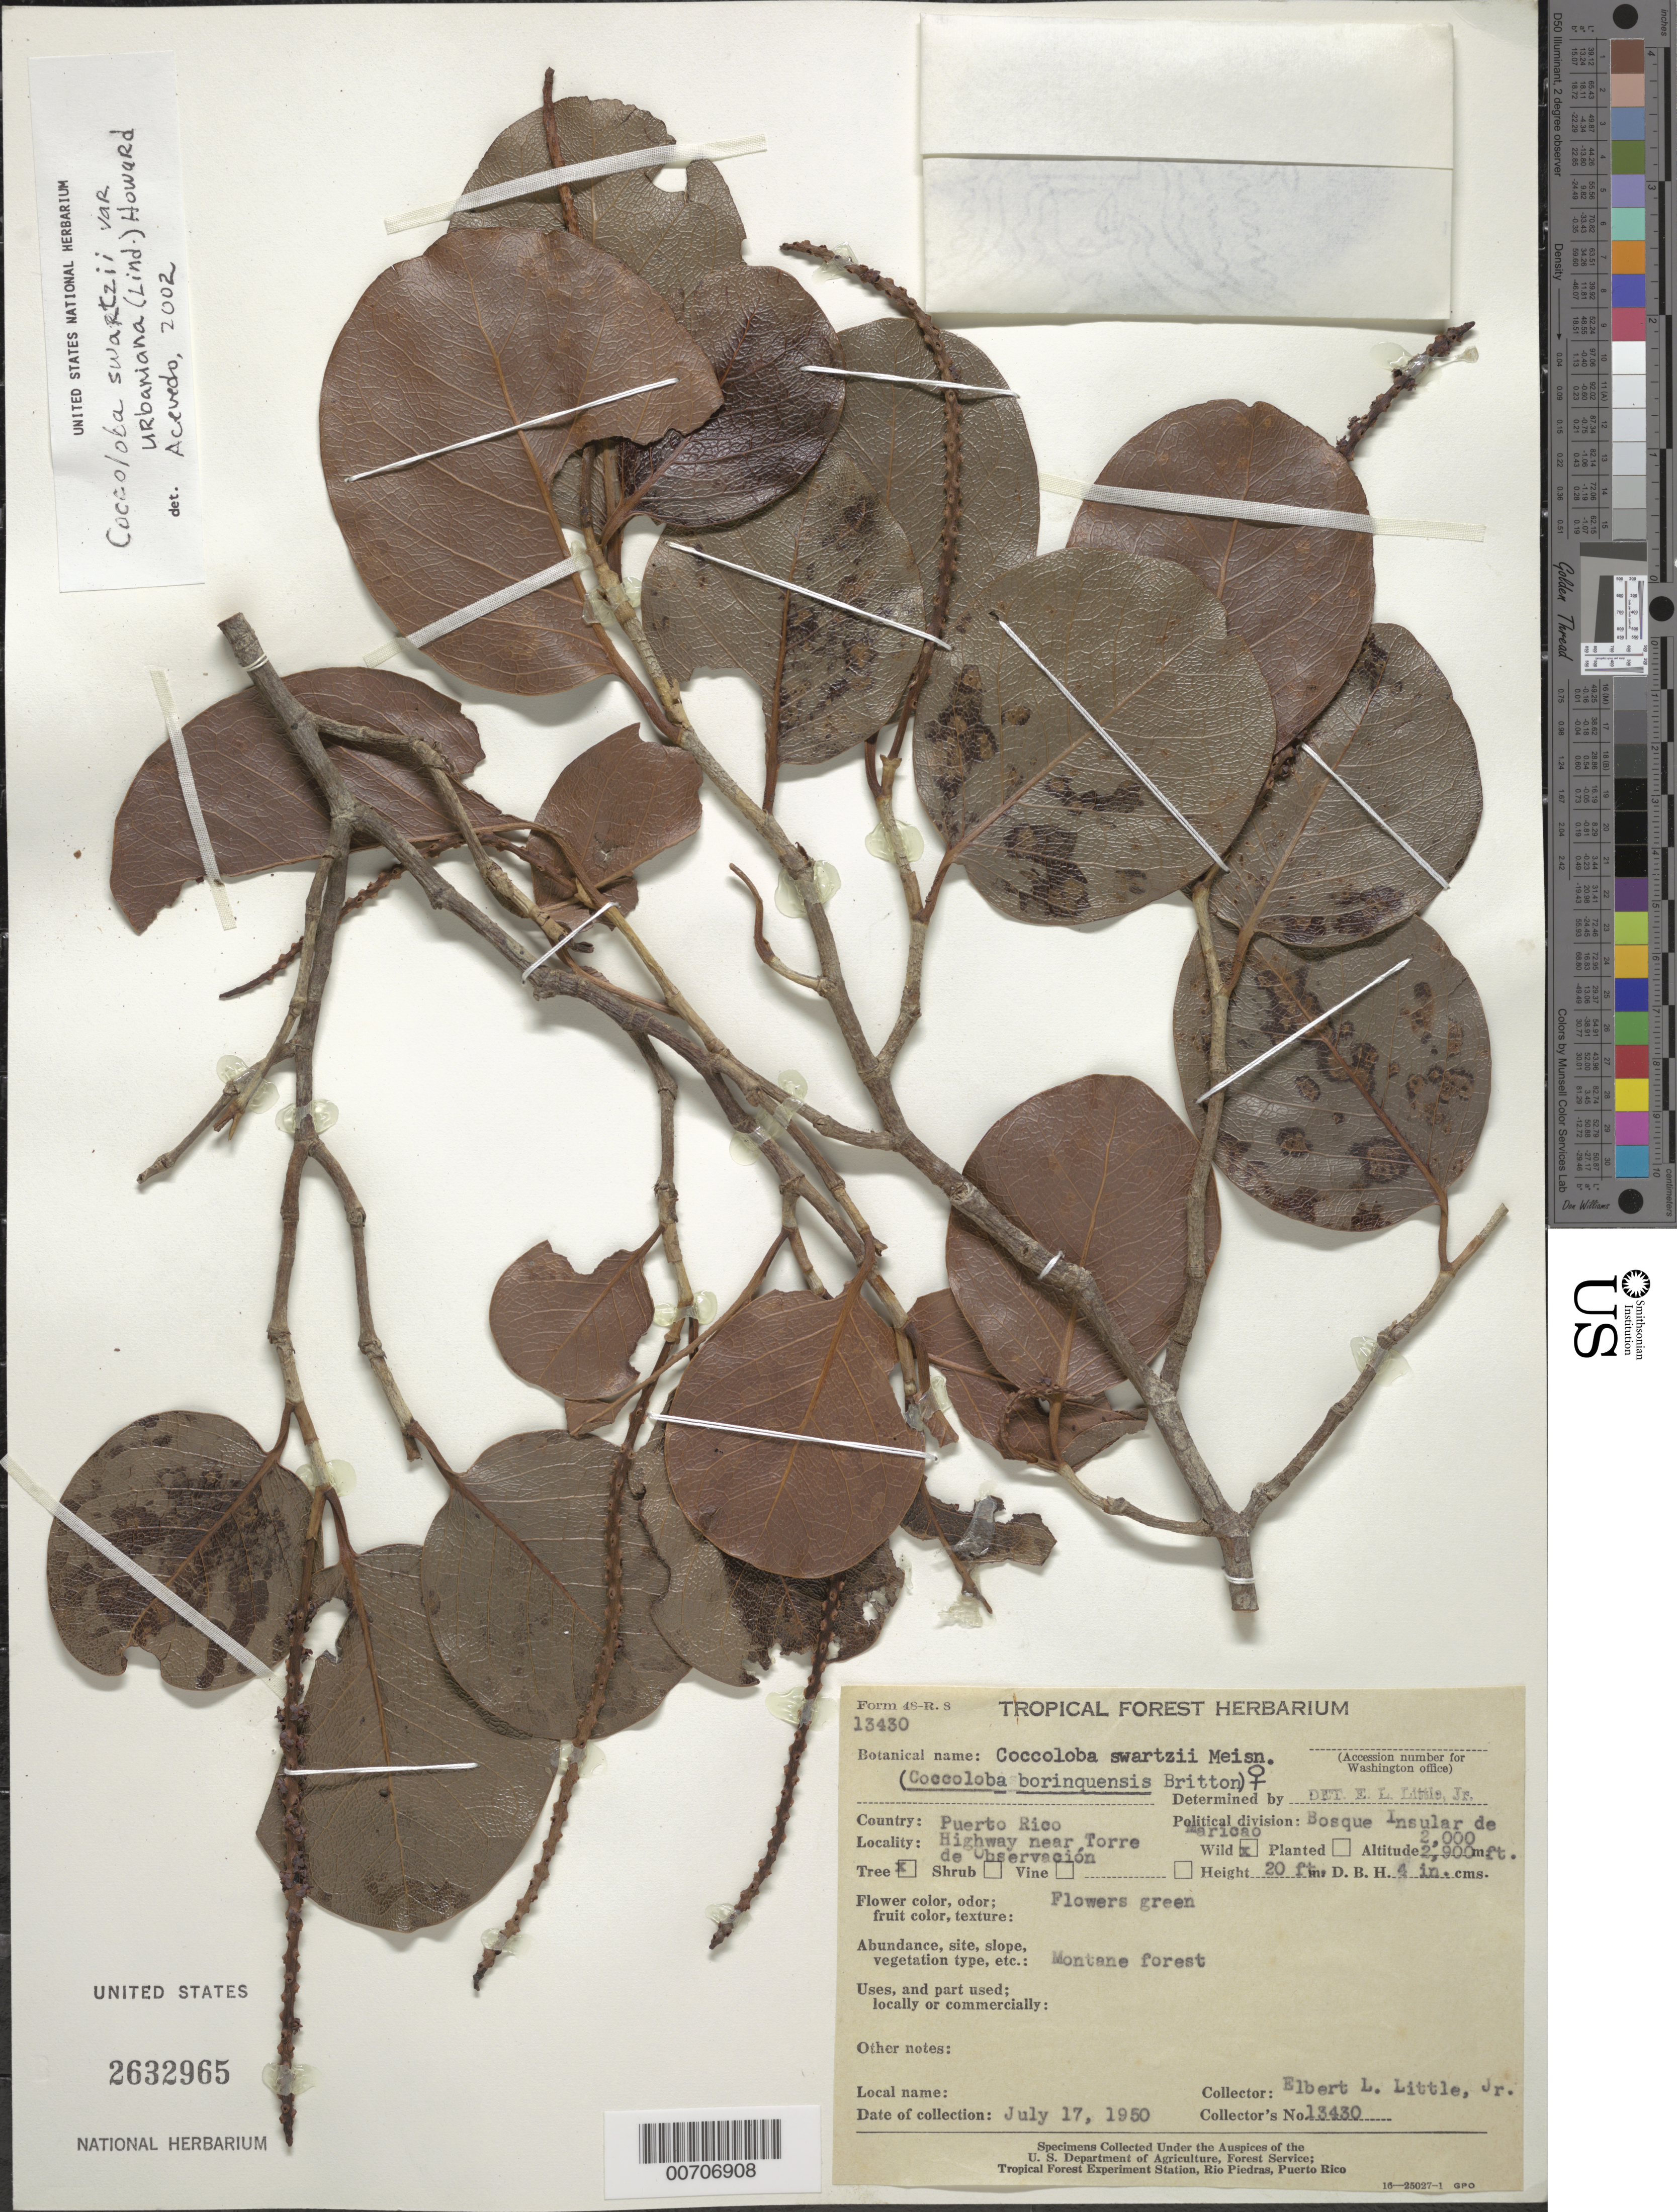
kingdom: Plantae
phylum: Tracheophyta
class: Magnoliopsida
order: Caryophyllales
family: Polygonaceae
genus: Coccoloba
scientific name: Coccoloba swartzii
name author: Meisn.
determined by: Little, Elbert L., Jr., (FSSR), United States Department of Agriculture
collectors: E. L. Little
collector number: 13430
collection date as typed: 17 Jul 1950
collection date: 1950-07-17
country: Puerto Rico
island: Greater Antilles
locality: Bosque Insular de Maricao, Highway near Torre de Observacion.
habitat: Montane forest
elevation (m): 610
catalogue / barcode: US 2632965